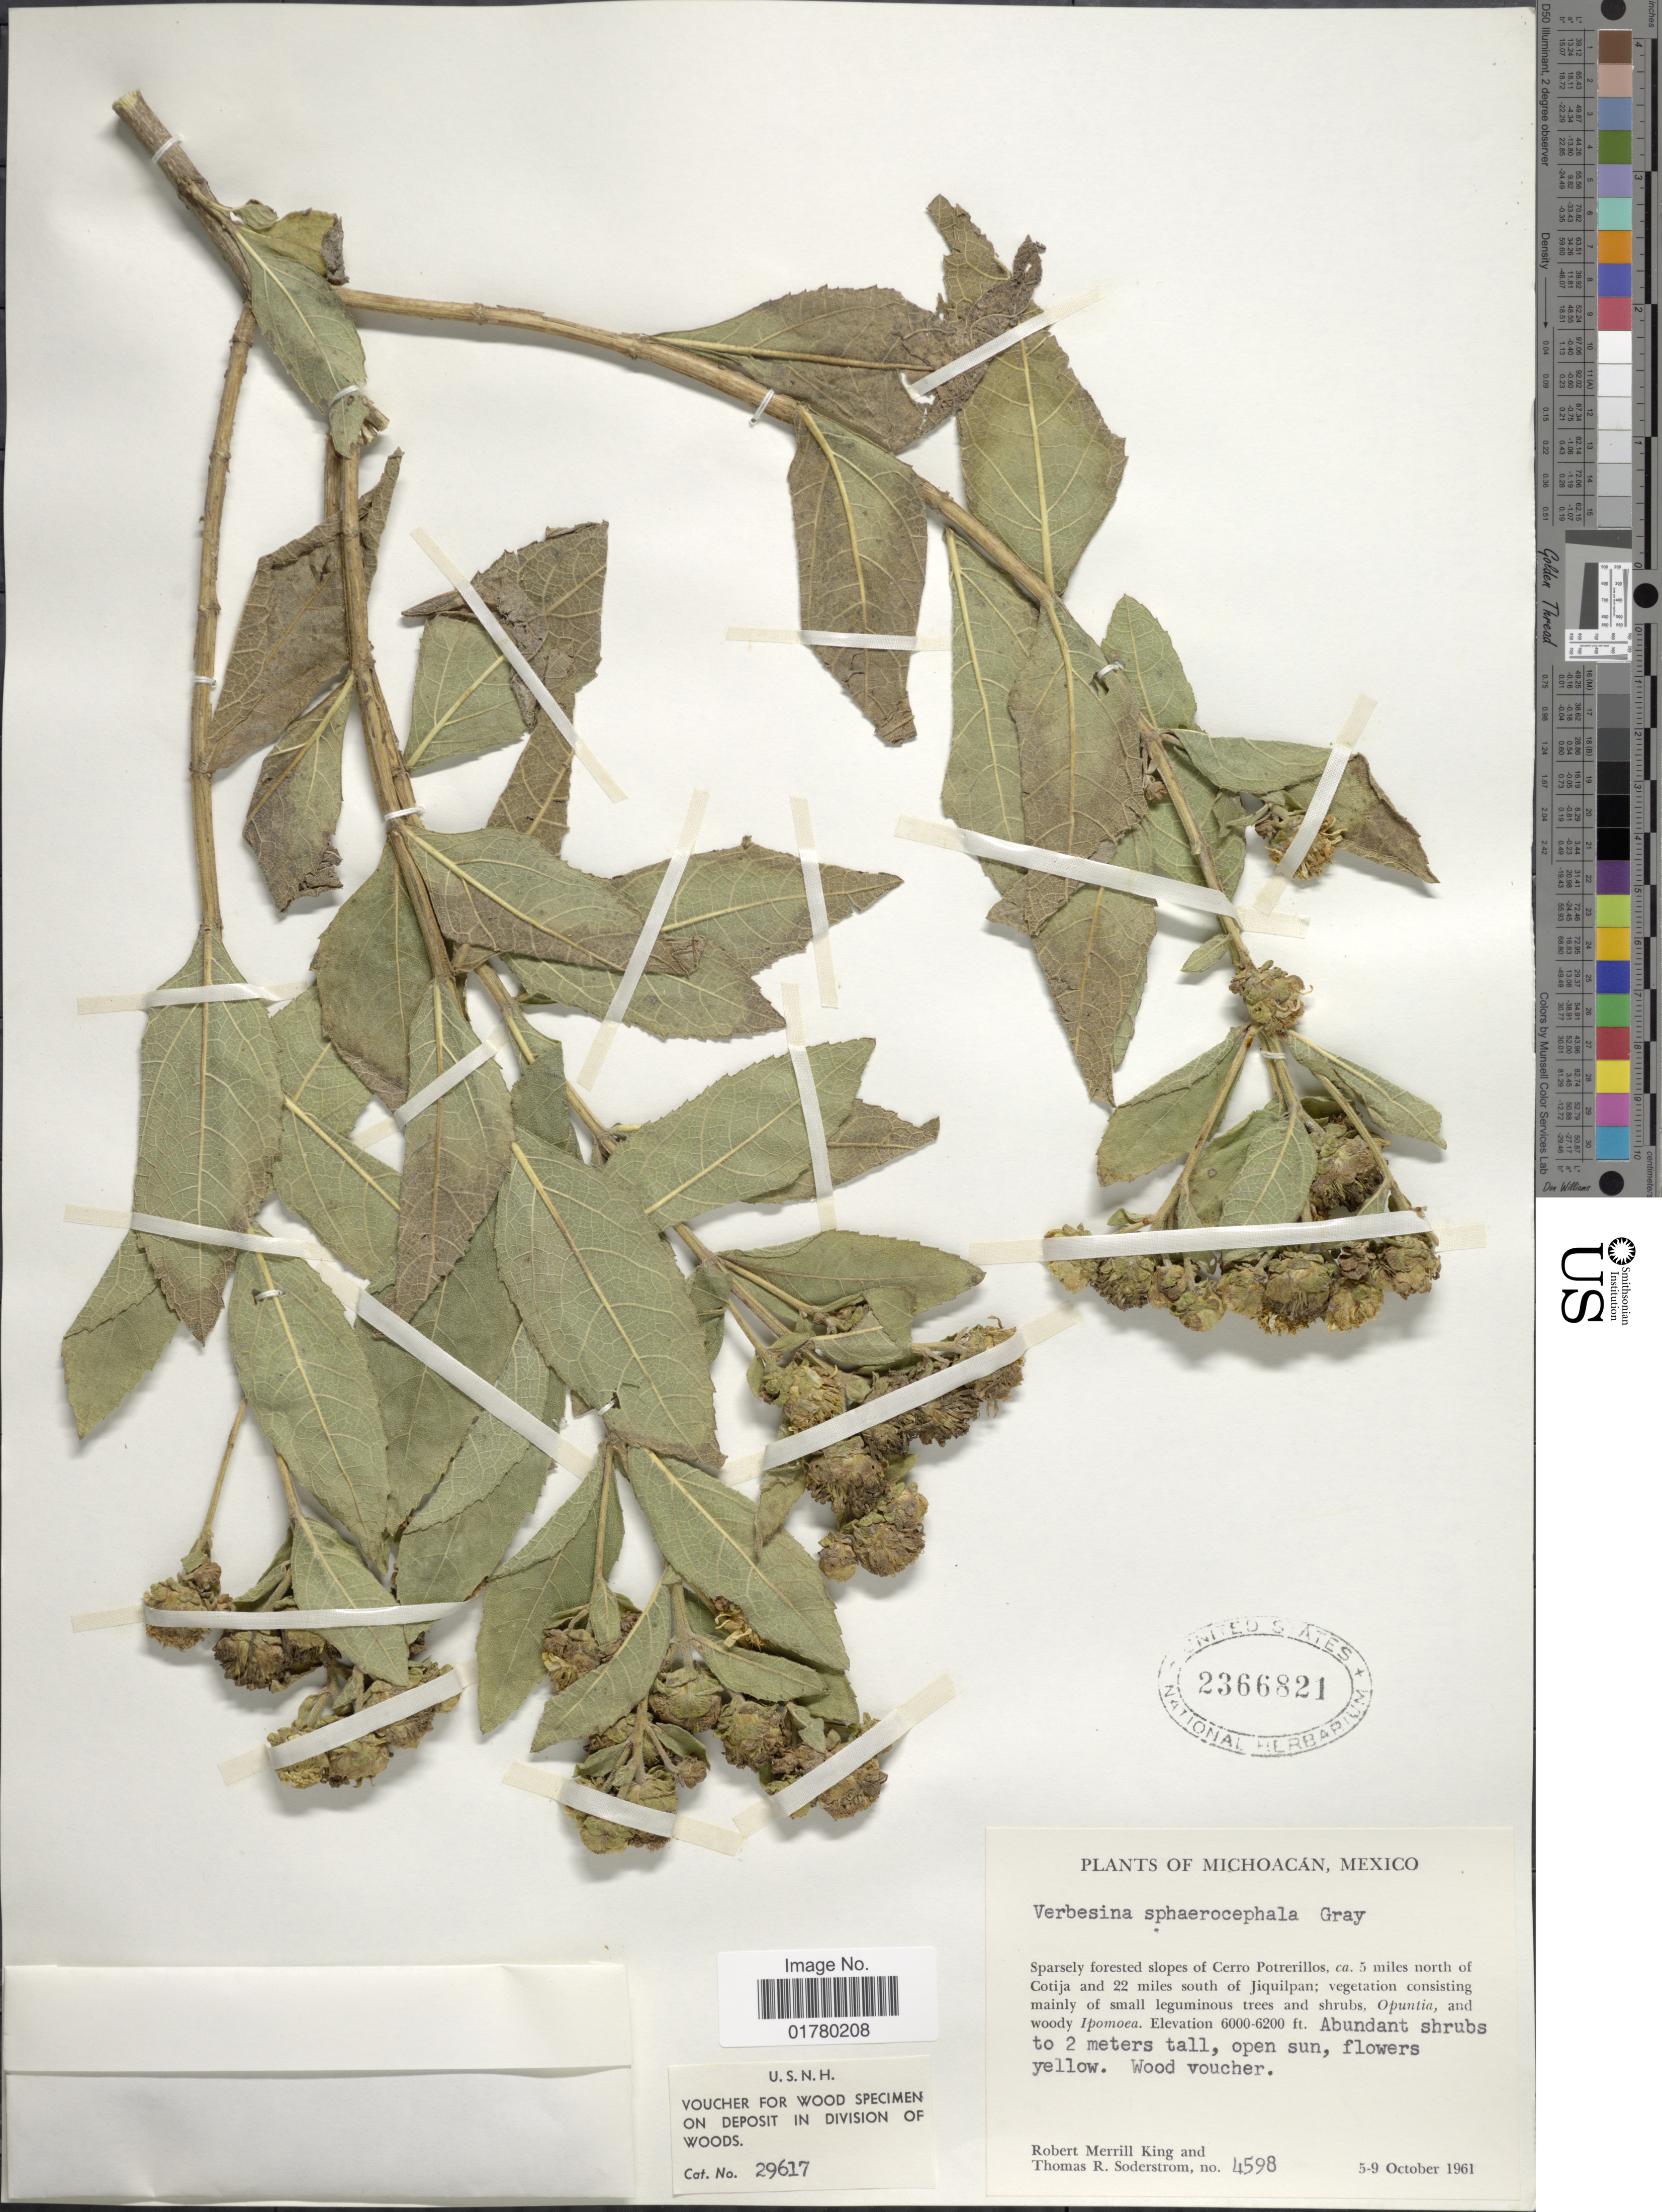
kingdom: Plantae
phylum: Tracheophyta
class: Magnoliopsida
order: Asterales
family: Asteraceae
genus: Verbesina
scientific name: Verbesina sphaerocephala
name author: A. Gray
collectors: R. M. King & T. R. Soderstrom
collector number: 4598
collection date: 1961-10-05/1961-10-09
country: Mexico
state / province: Michoacán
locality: Sparsely forested slopes of Cerro Potrerillos, ca. 5 miles north of Cotija and 22 miles south of Jiquilpan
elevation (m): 1829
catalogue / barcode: US 2366821